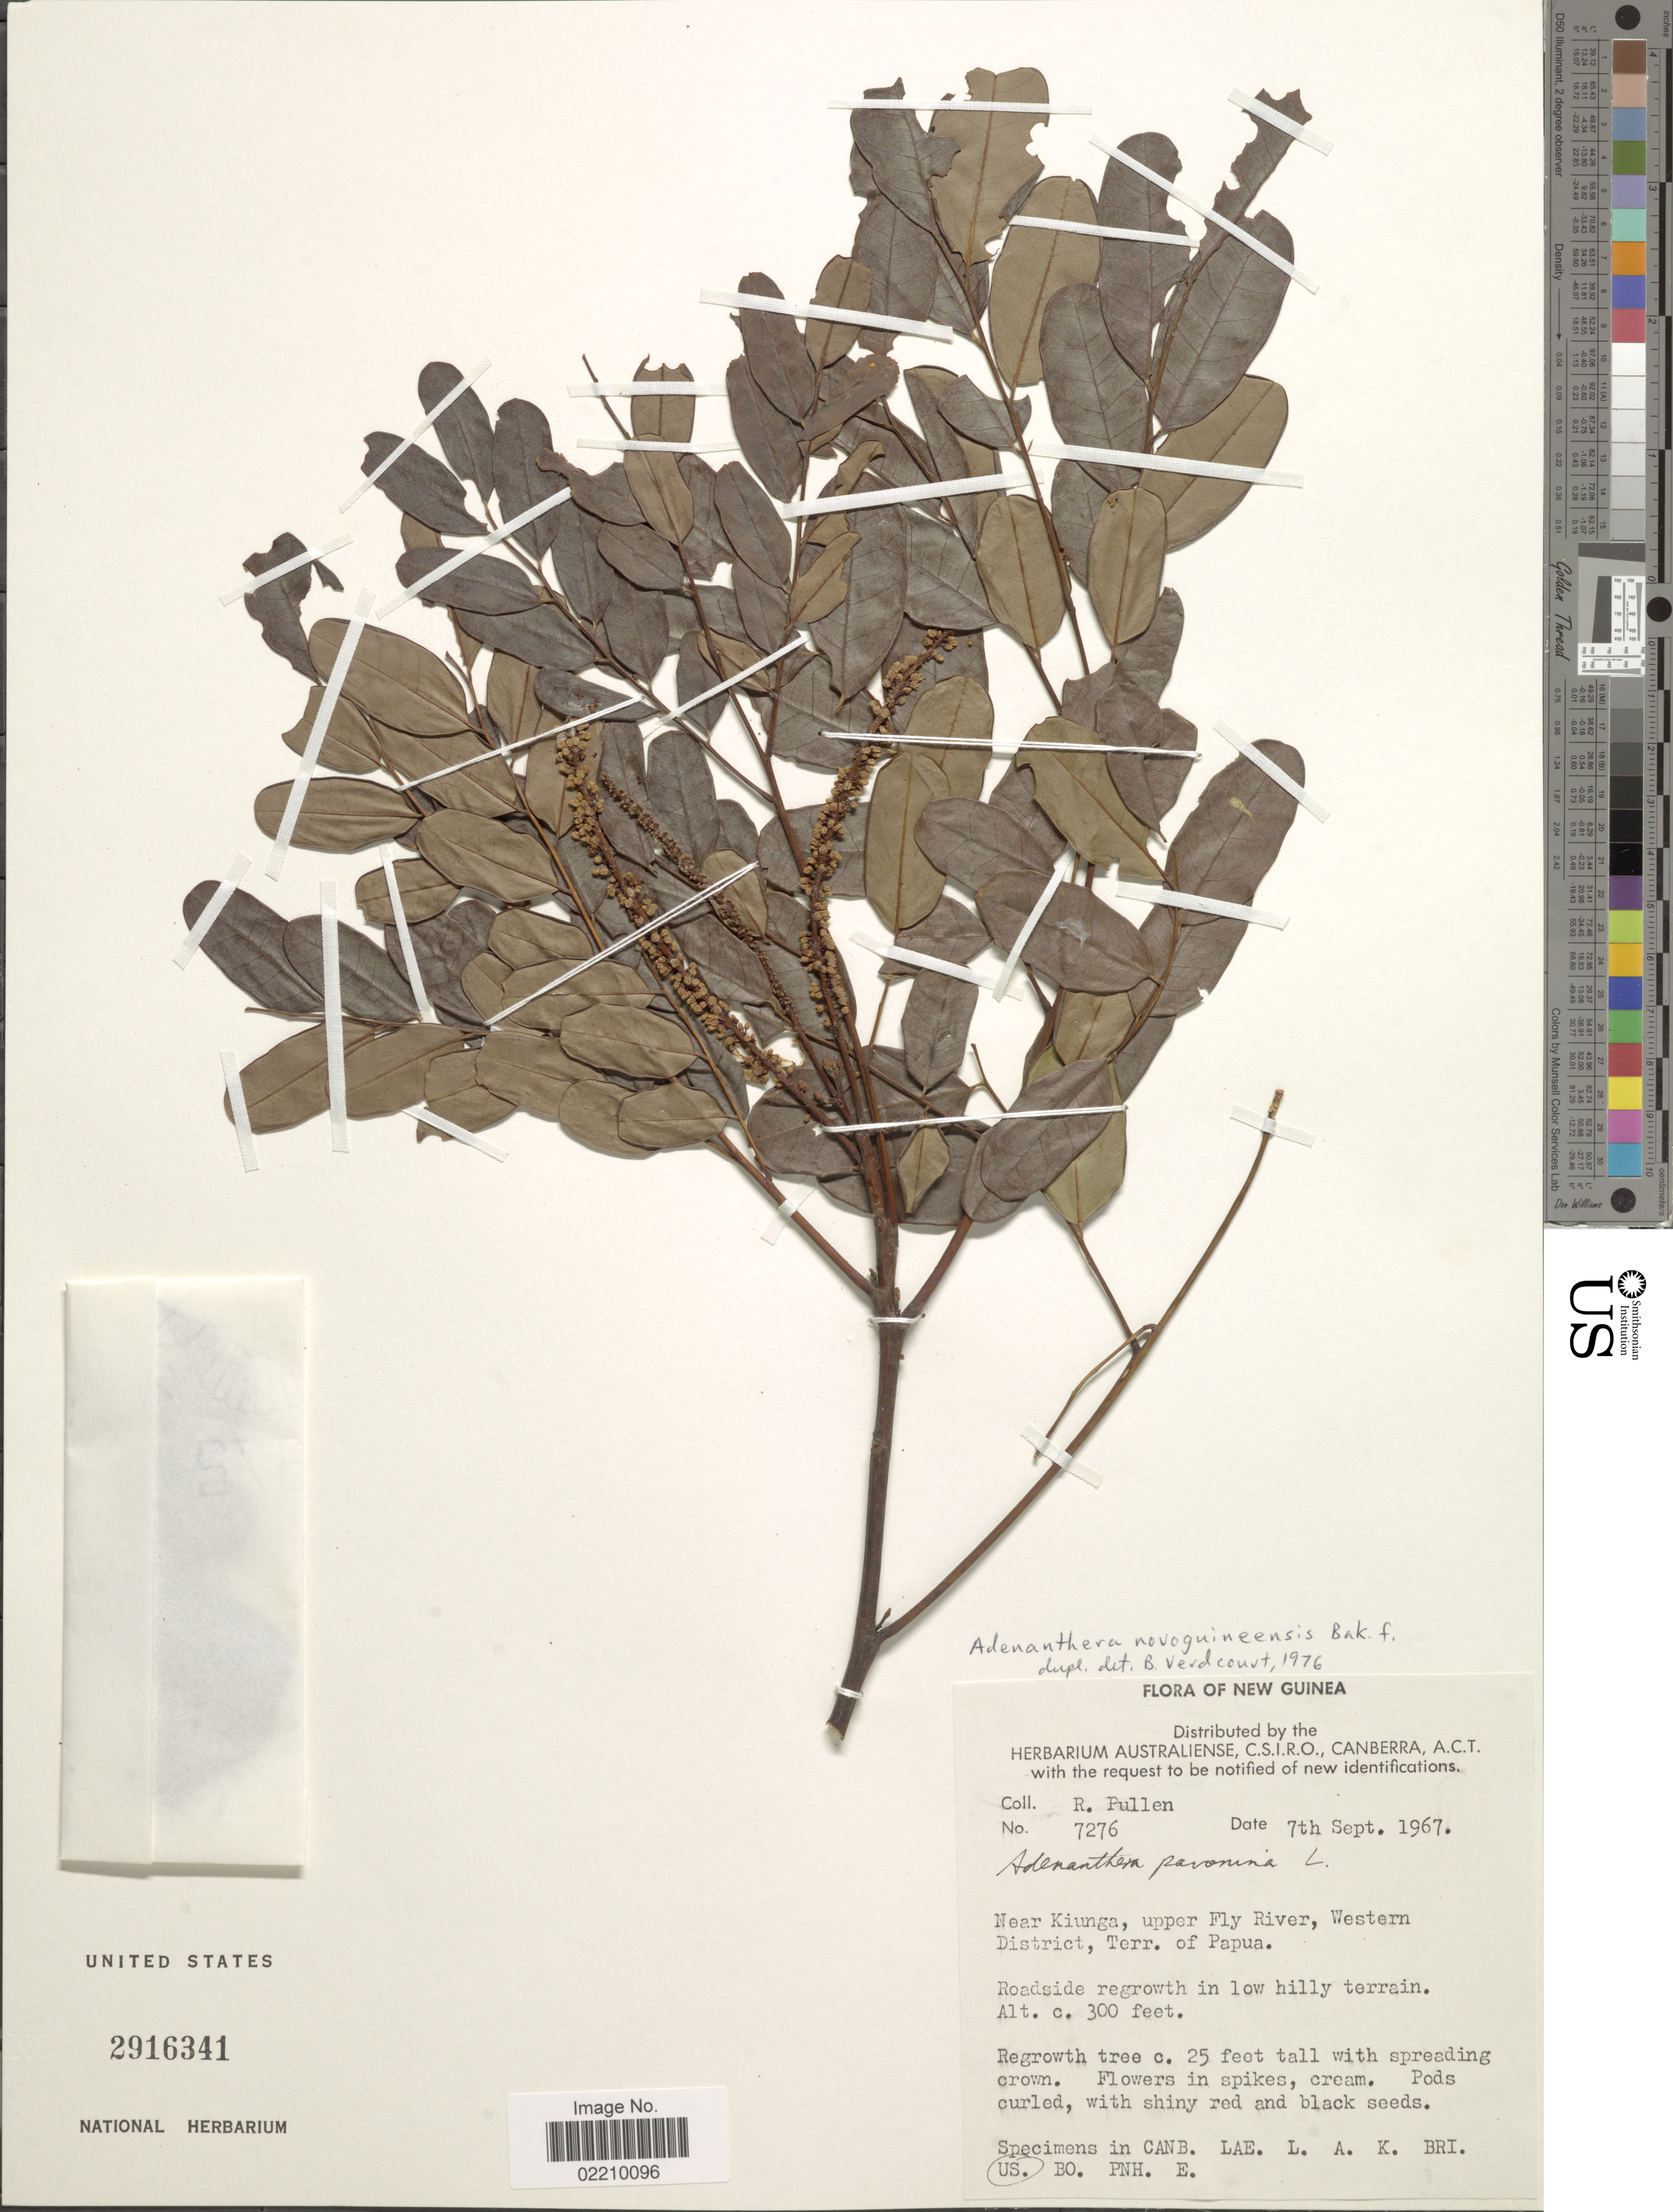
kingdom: Plantae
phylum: Tracheophyta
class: Magnoliopsida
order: Fabales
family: Fabaceae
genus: Adenanthera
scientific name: Adenanthera novo-guineensis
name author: Baker f.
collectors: R. Pullen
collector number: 7276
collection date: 1967-09-07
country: Papua New Guinea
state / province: Manus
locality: New Guinea, Near Kiunga, upper Fly River, Western District, Terr. of Papua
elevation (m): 91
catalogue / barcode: US 2916341